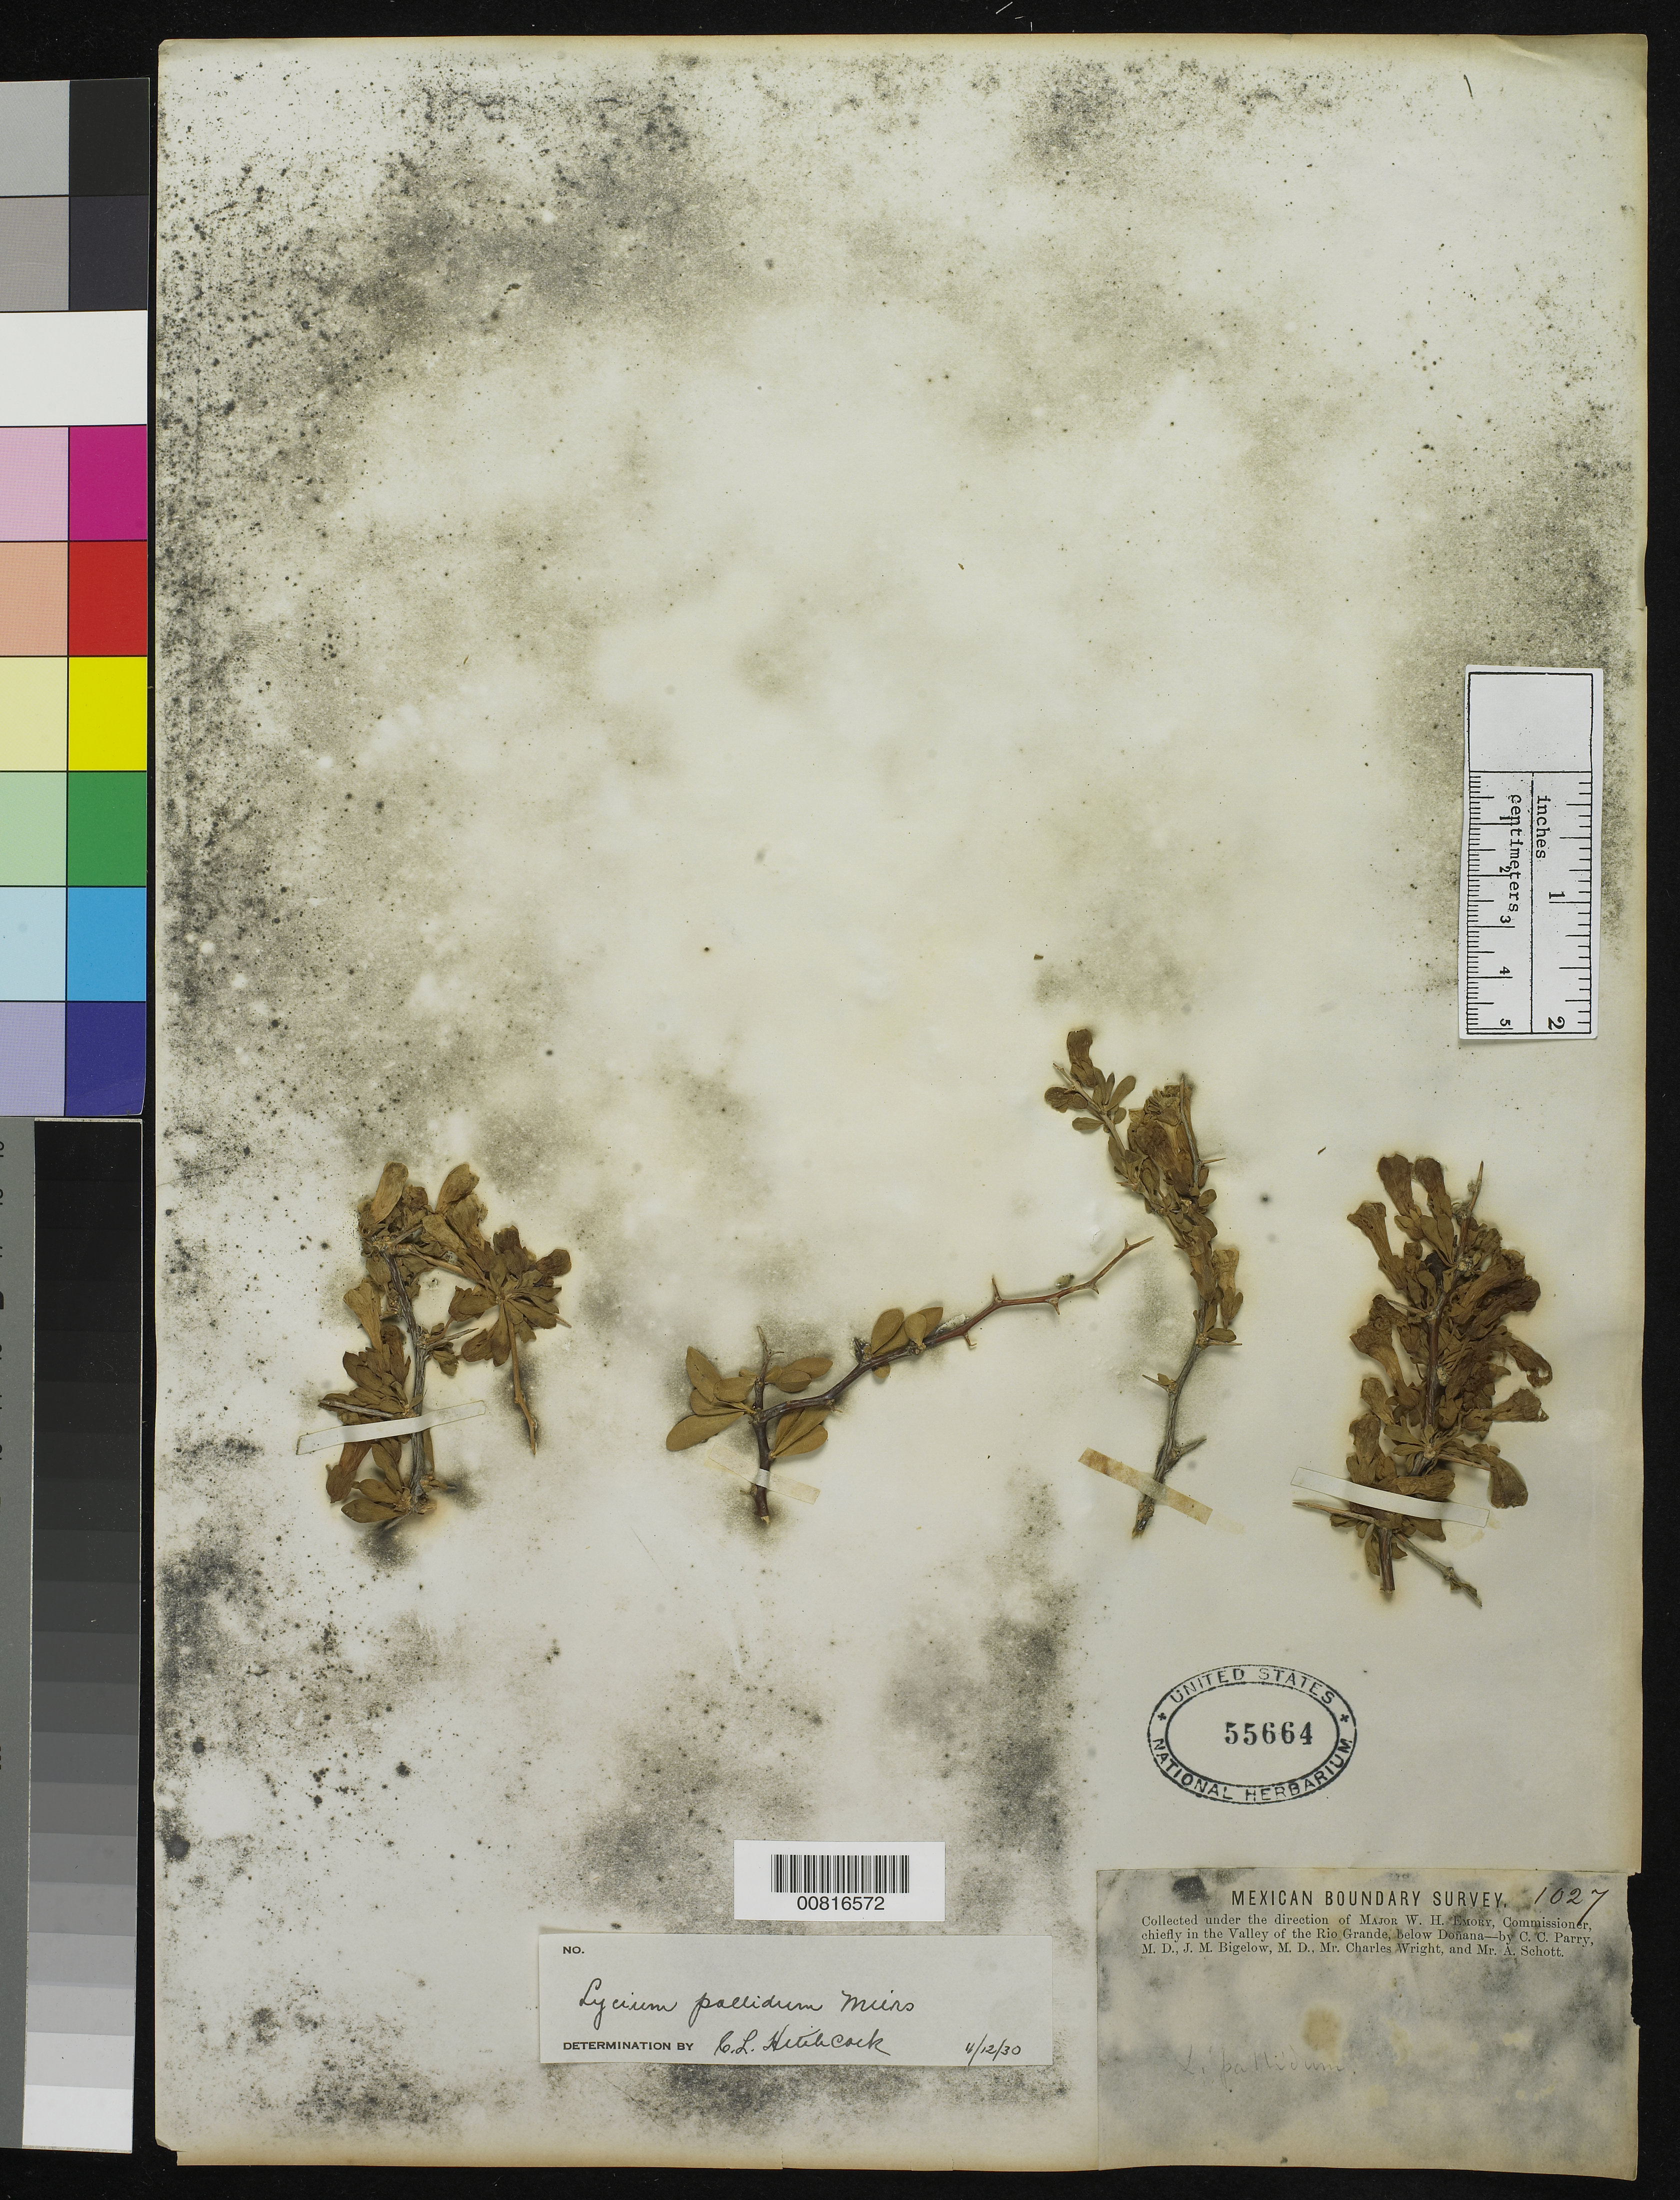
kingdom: Plantae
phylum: Tracheophyta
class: Magnoliopsida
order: Solanales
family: Solanaceae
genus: Lycium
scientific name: Lycium pallidum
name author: Miers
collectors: C. C. Parry, J. M. Bigelow, C. Wright & A. C. V. Schott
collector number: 1027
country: United States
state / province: New Mexico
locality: Valley of the Rio Grande, below Doñana, New Mexico.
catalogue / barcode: US 55664